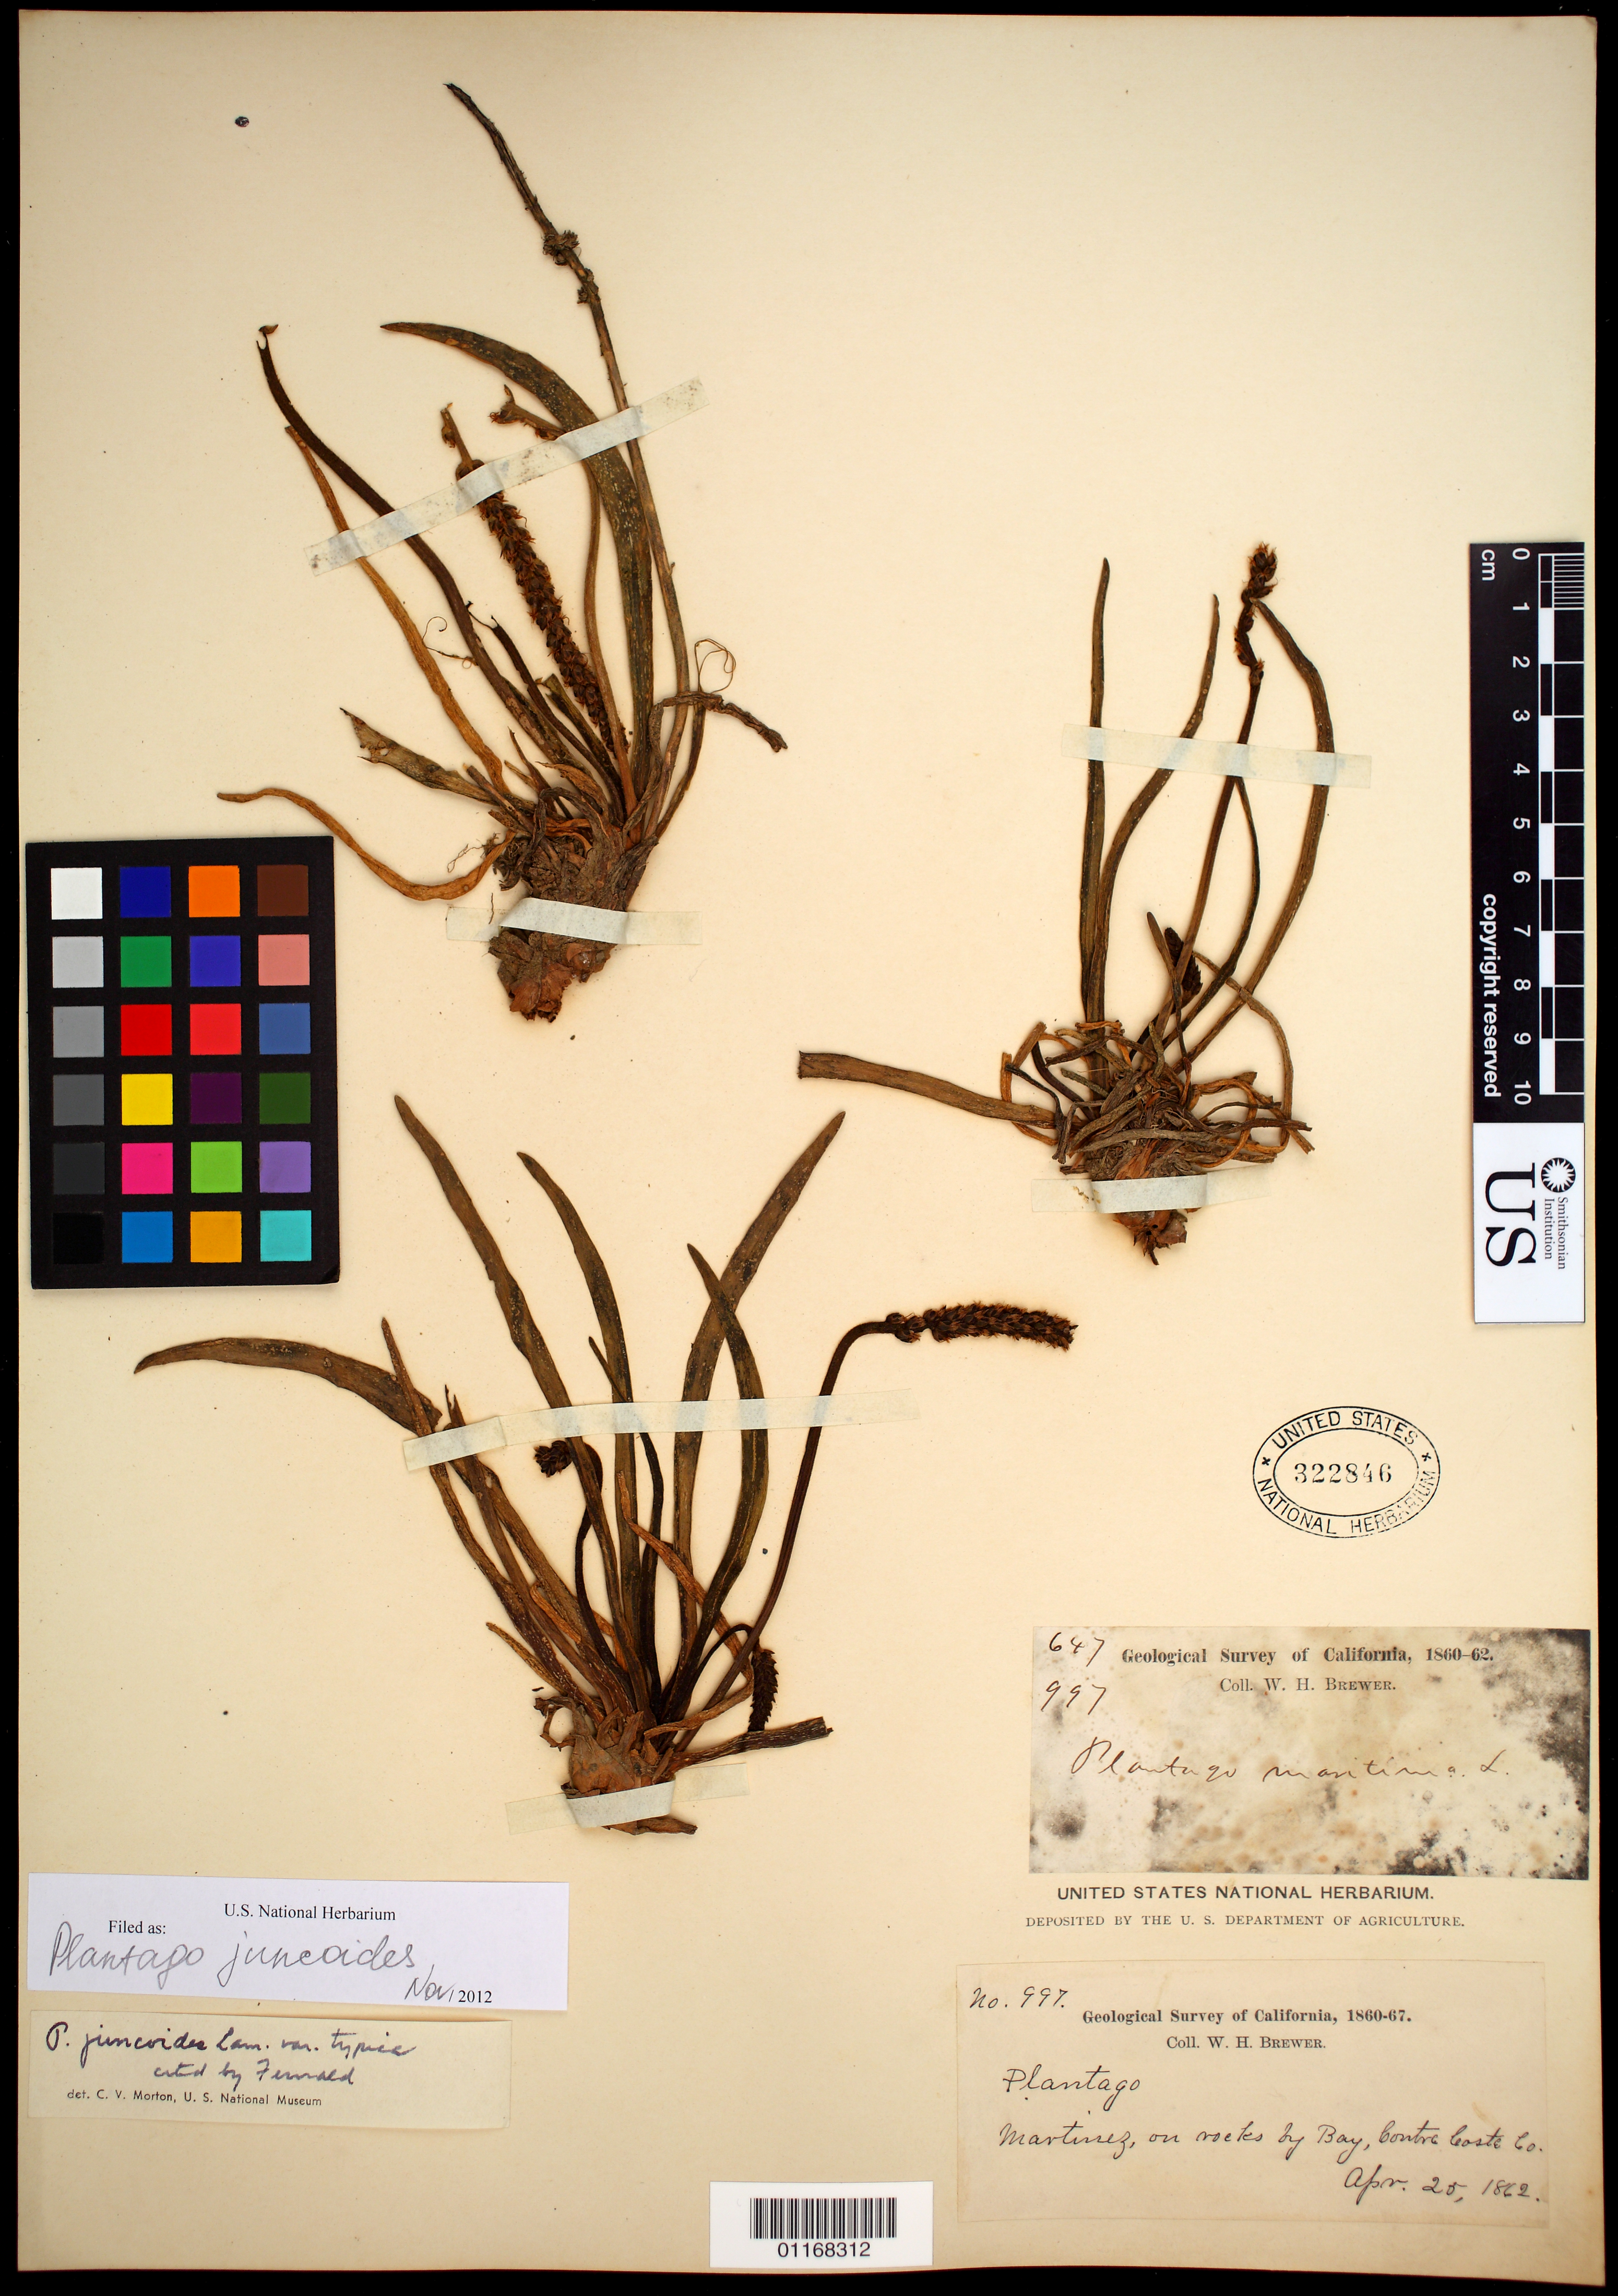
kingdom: Plantae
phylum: Tracheophyta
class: Magnoliopsida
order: Lamiales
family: Plantaginaceae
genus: Plantago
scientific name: Plantago maritima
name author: L.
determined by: Shipunov, Alexey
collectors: W. H. Brewer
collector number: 997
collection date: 1862-04-25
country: United States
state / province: California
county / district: Contra Costa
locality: Martinez, on rocks by Bay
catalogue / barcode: US 322846